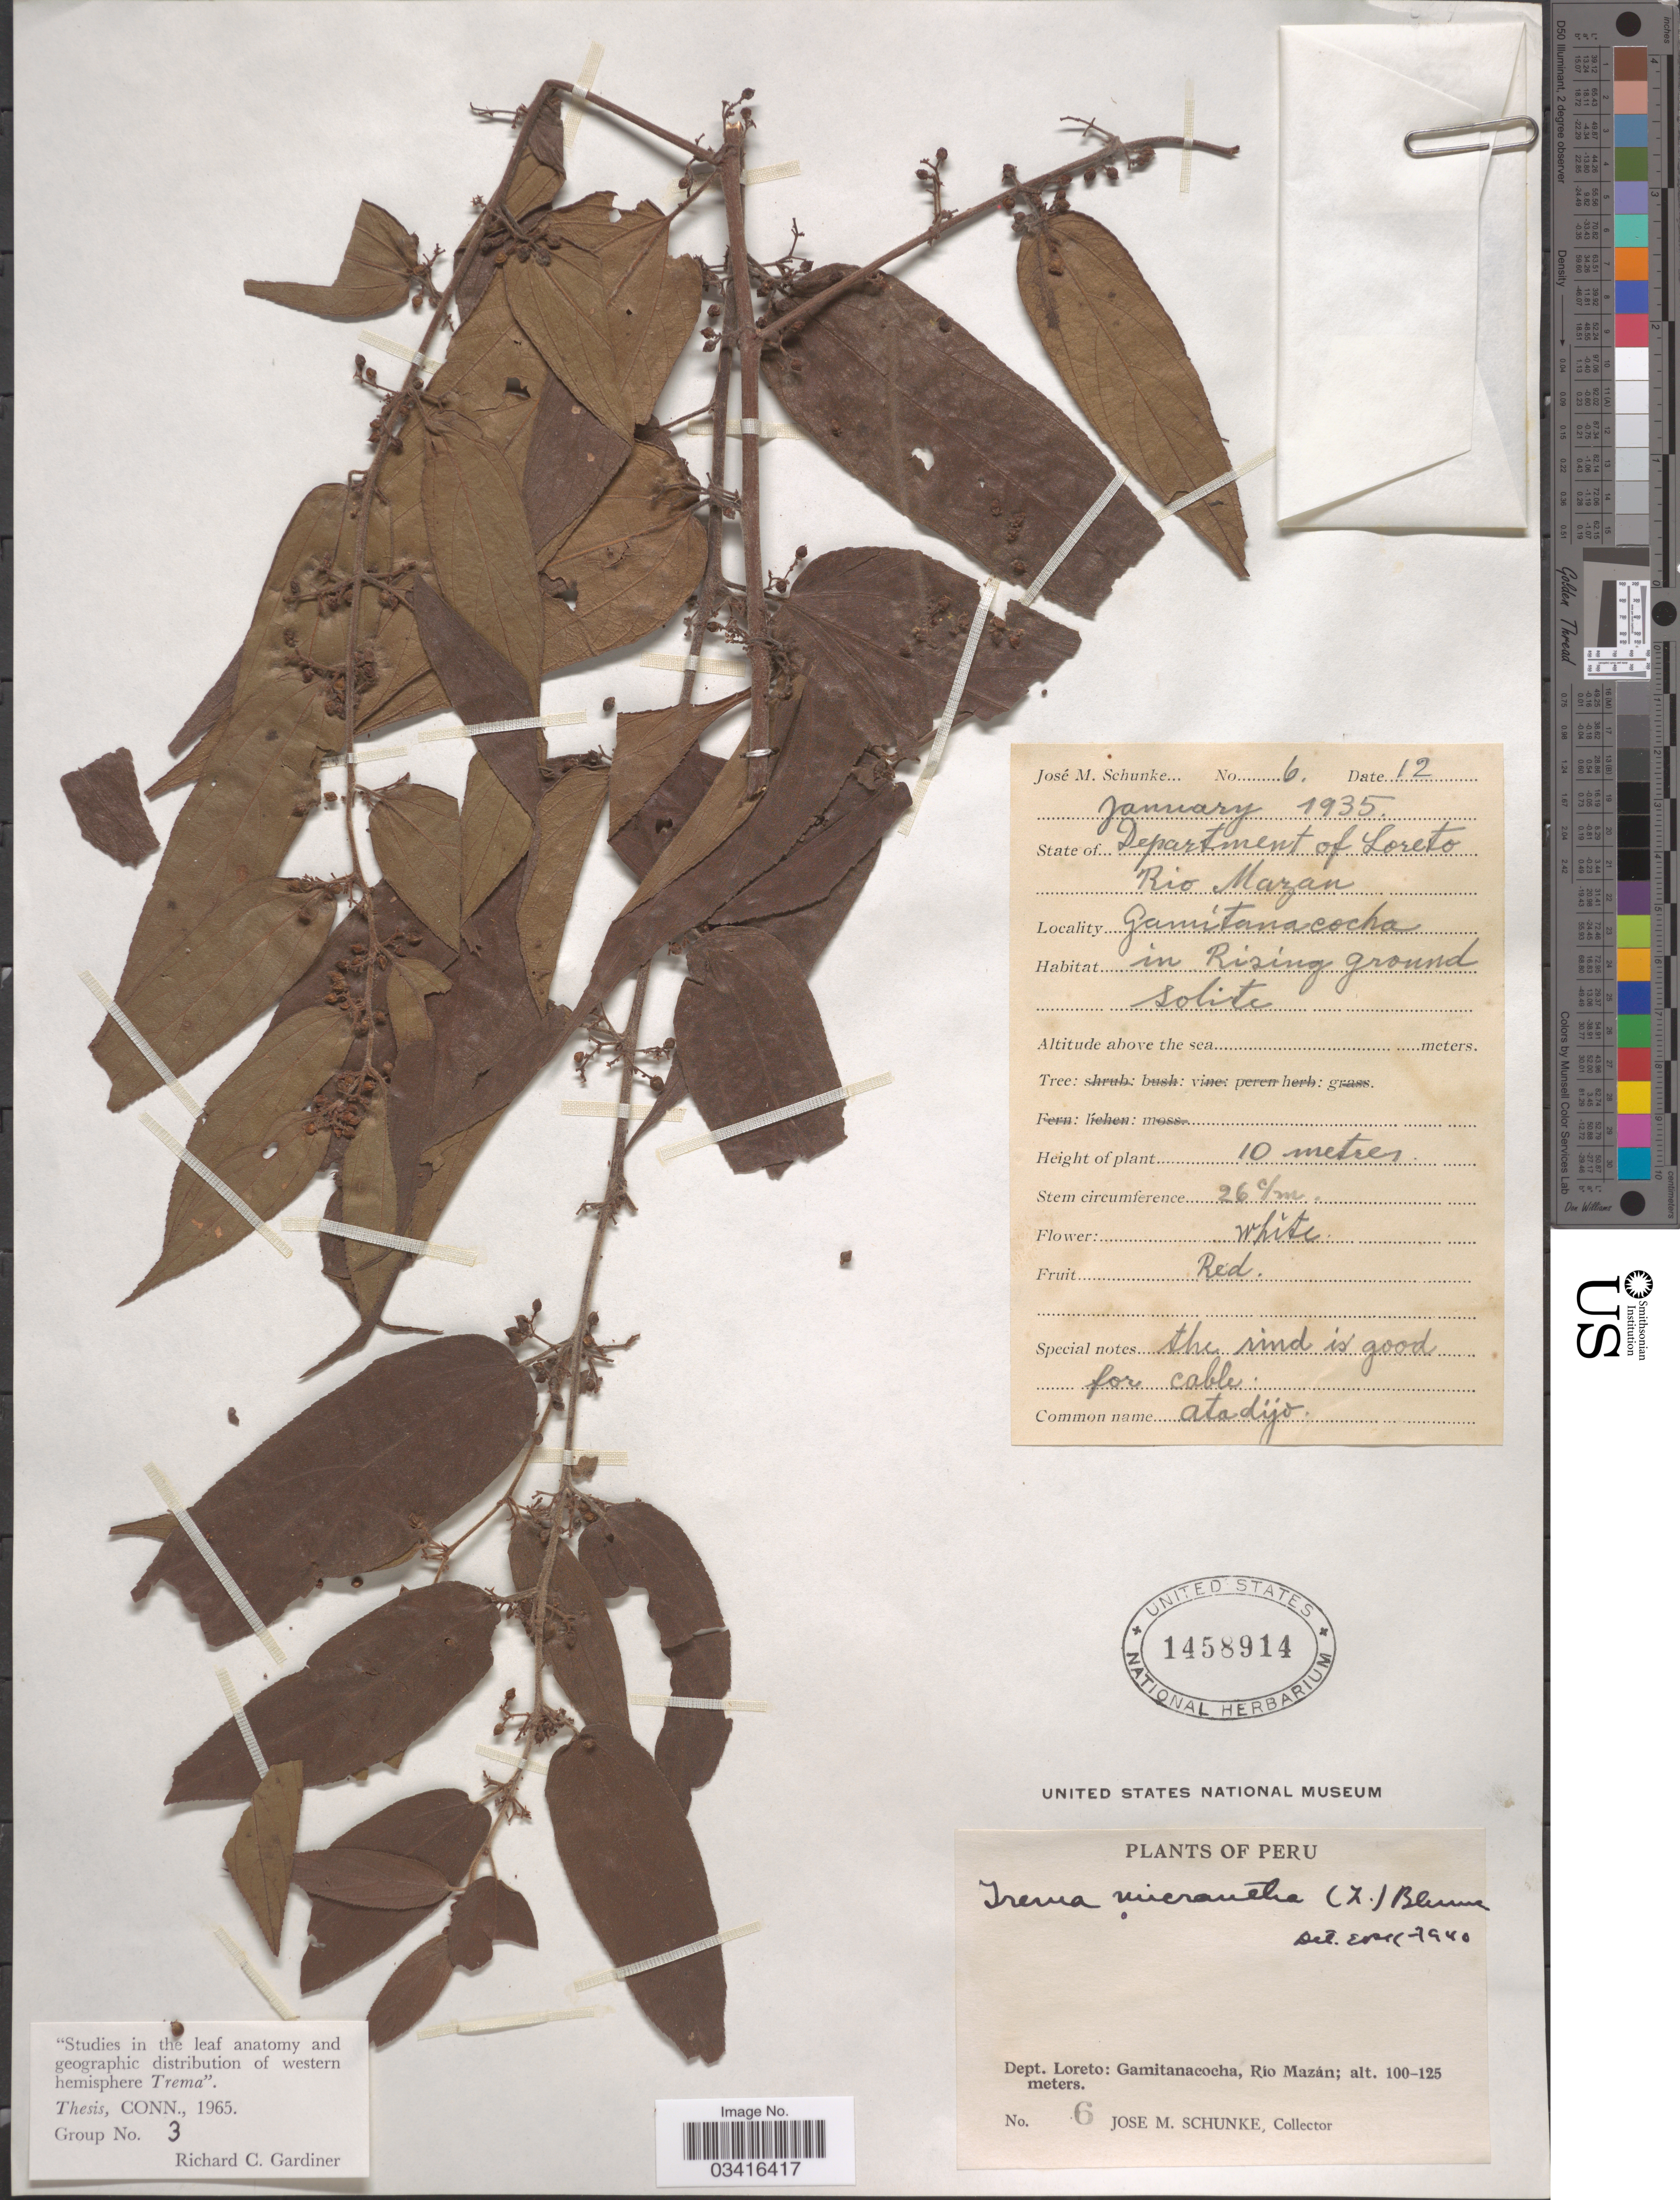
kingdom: Plantae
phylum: Tracheophyta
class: Magnoliopsida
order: Rosales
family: Cannabaceae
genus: Trema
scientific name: Trema micranthum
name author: (L.) Blume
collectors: J. M. Schunke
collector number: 6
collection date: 1935-01-12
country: Peru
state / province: Loreto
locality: Dept. Loreto: Gamitanacocha, Río Mazán.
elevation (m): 100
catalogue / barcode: US 1458914